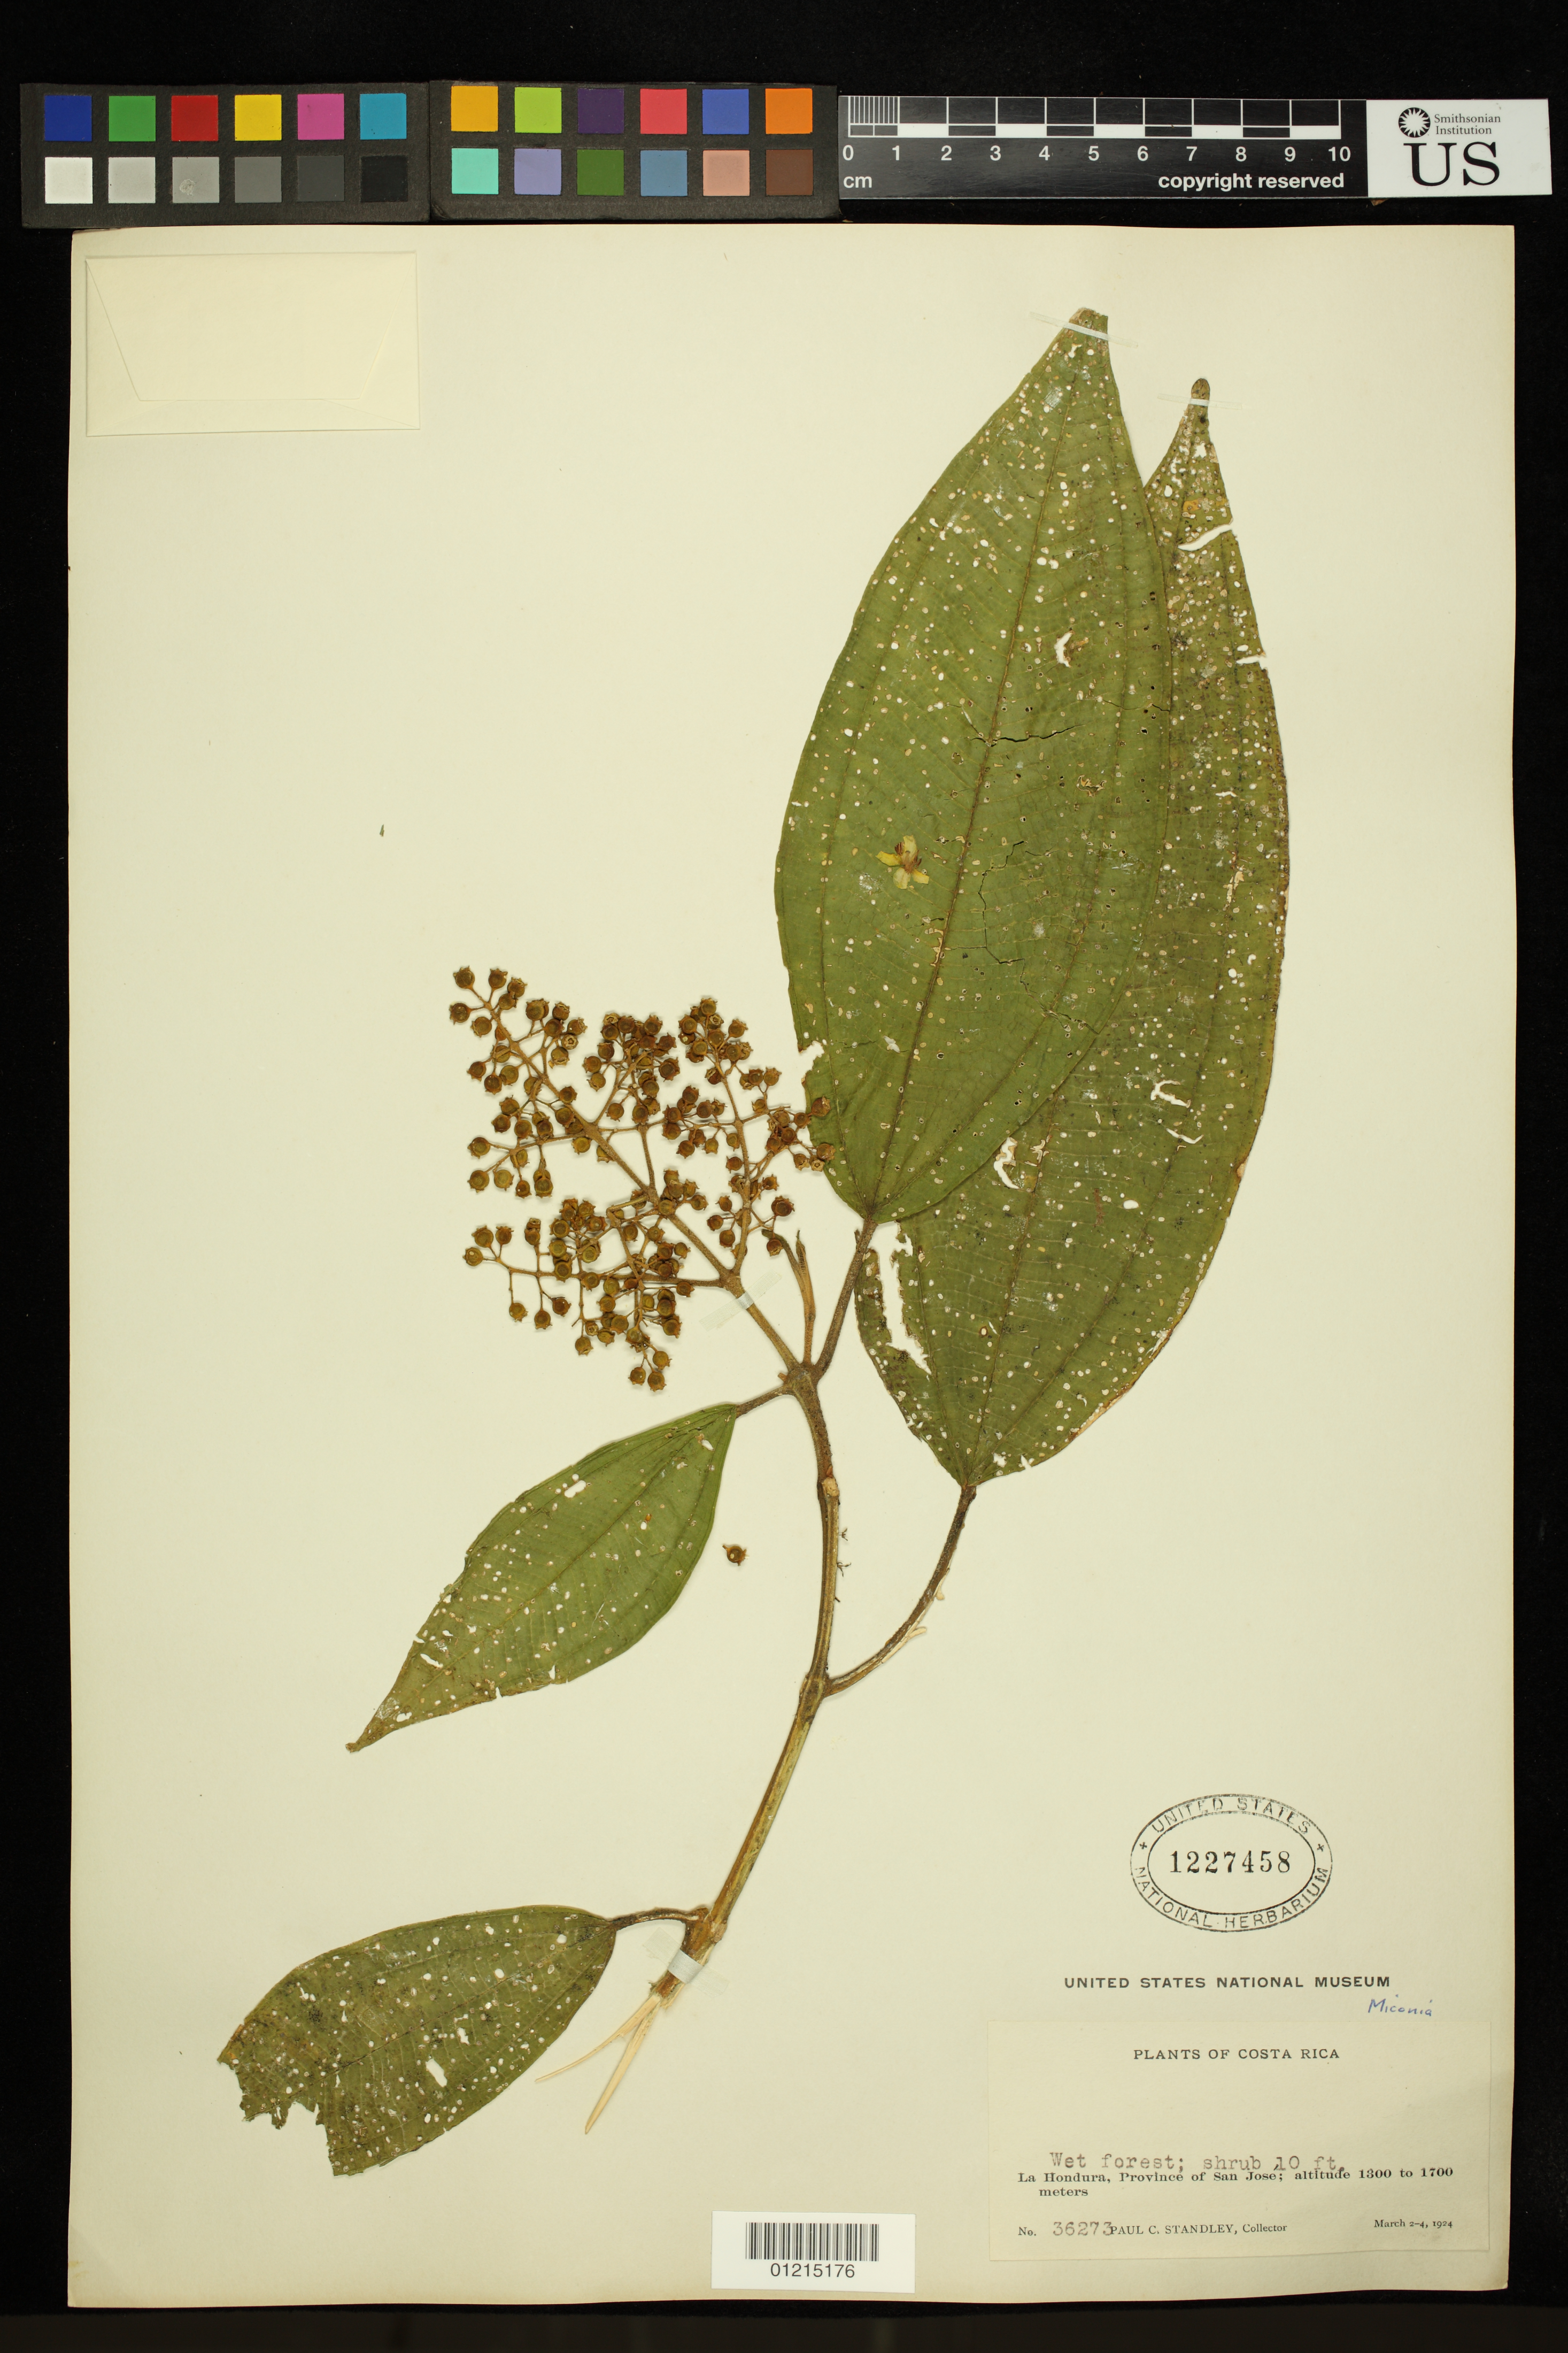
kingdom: Plantae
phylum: Tracheophyta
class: Magnoliopsida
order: Myrtales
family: Melastomataceae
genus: Miconia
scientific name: Miconia sp.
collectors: P. C. Standley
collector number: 36273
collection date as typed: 2-4 Mar 1924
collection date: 1924-03-02/1924-03-04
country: Costa Rica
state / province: San José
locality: La Hondura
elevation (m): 1300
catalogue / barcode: US 1227458